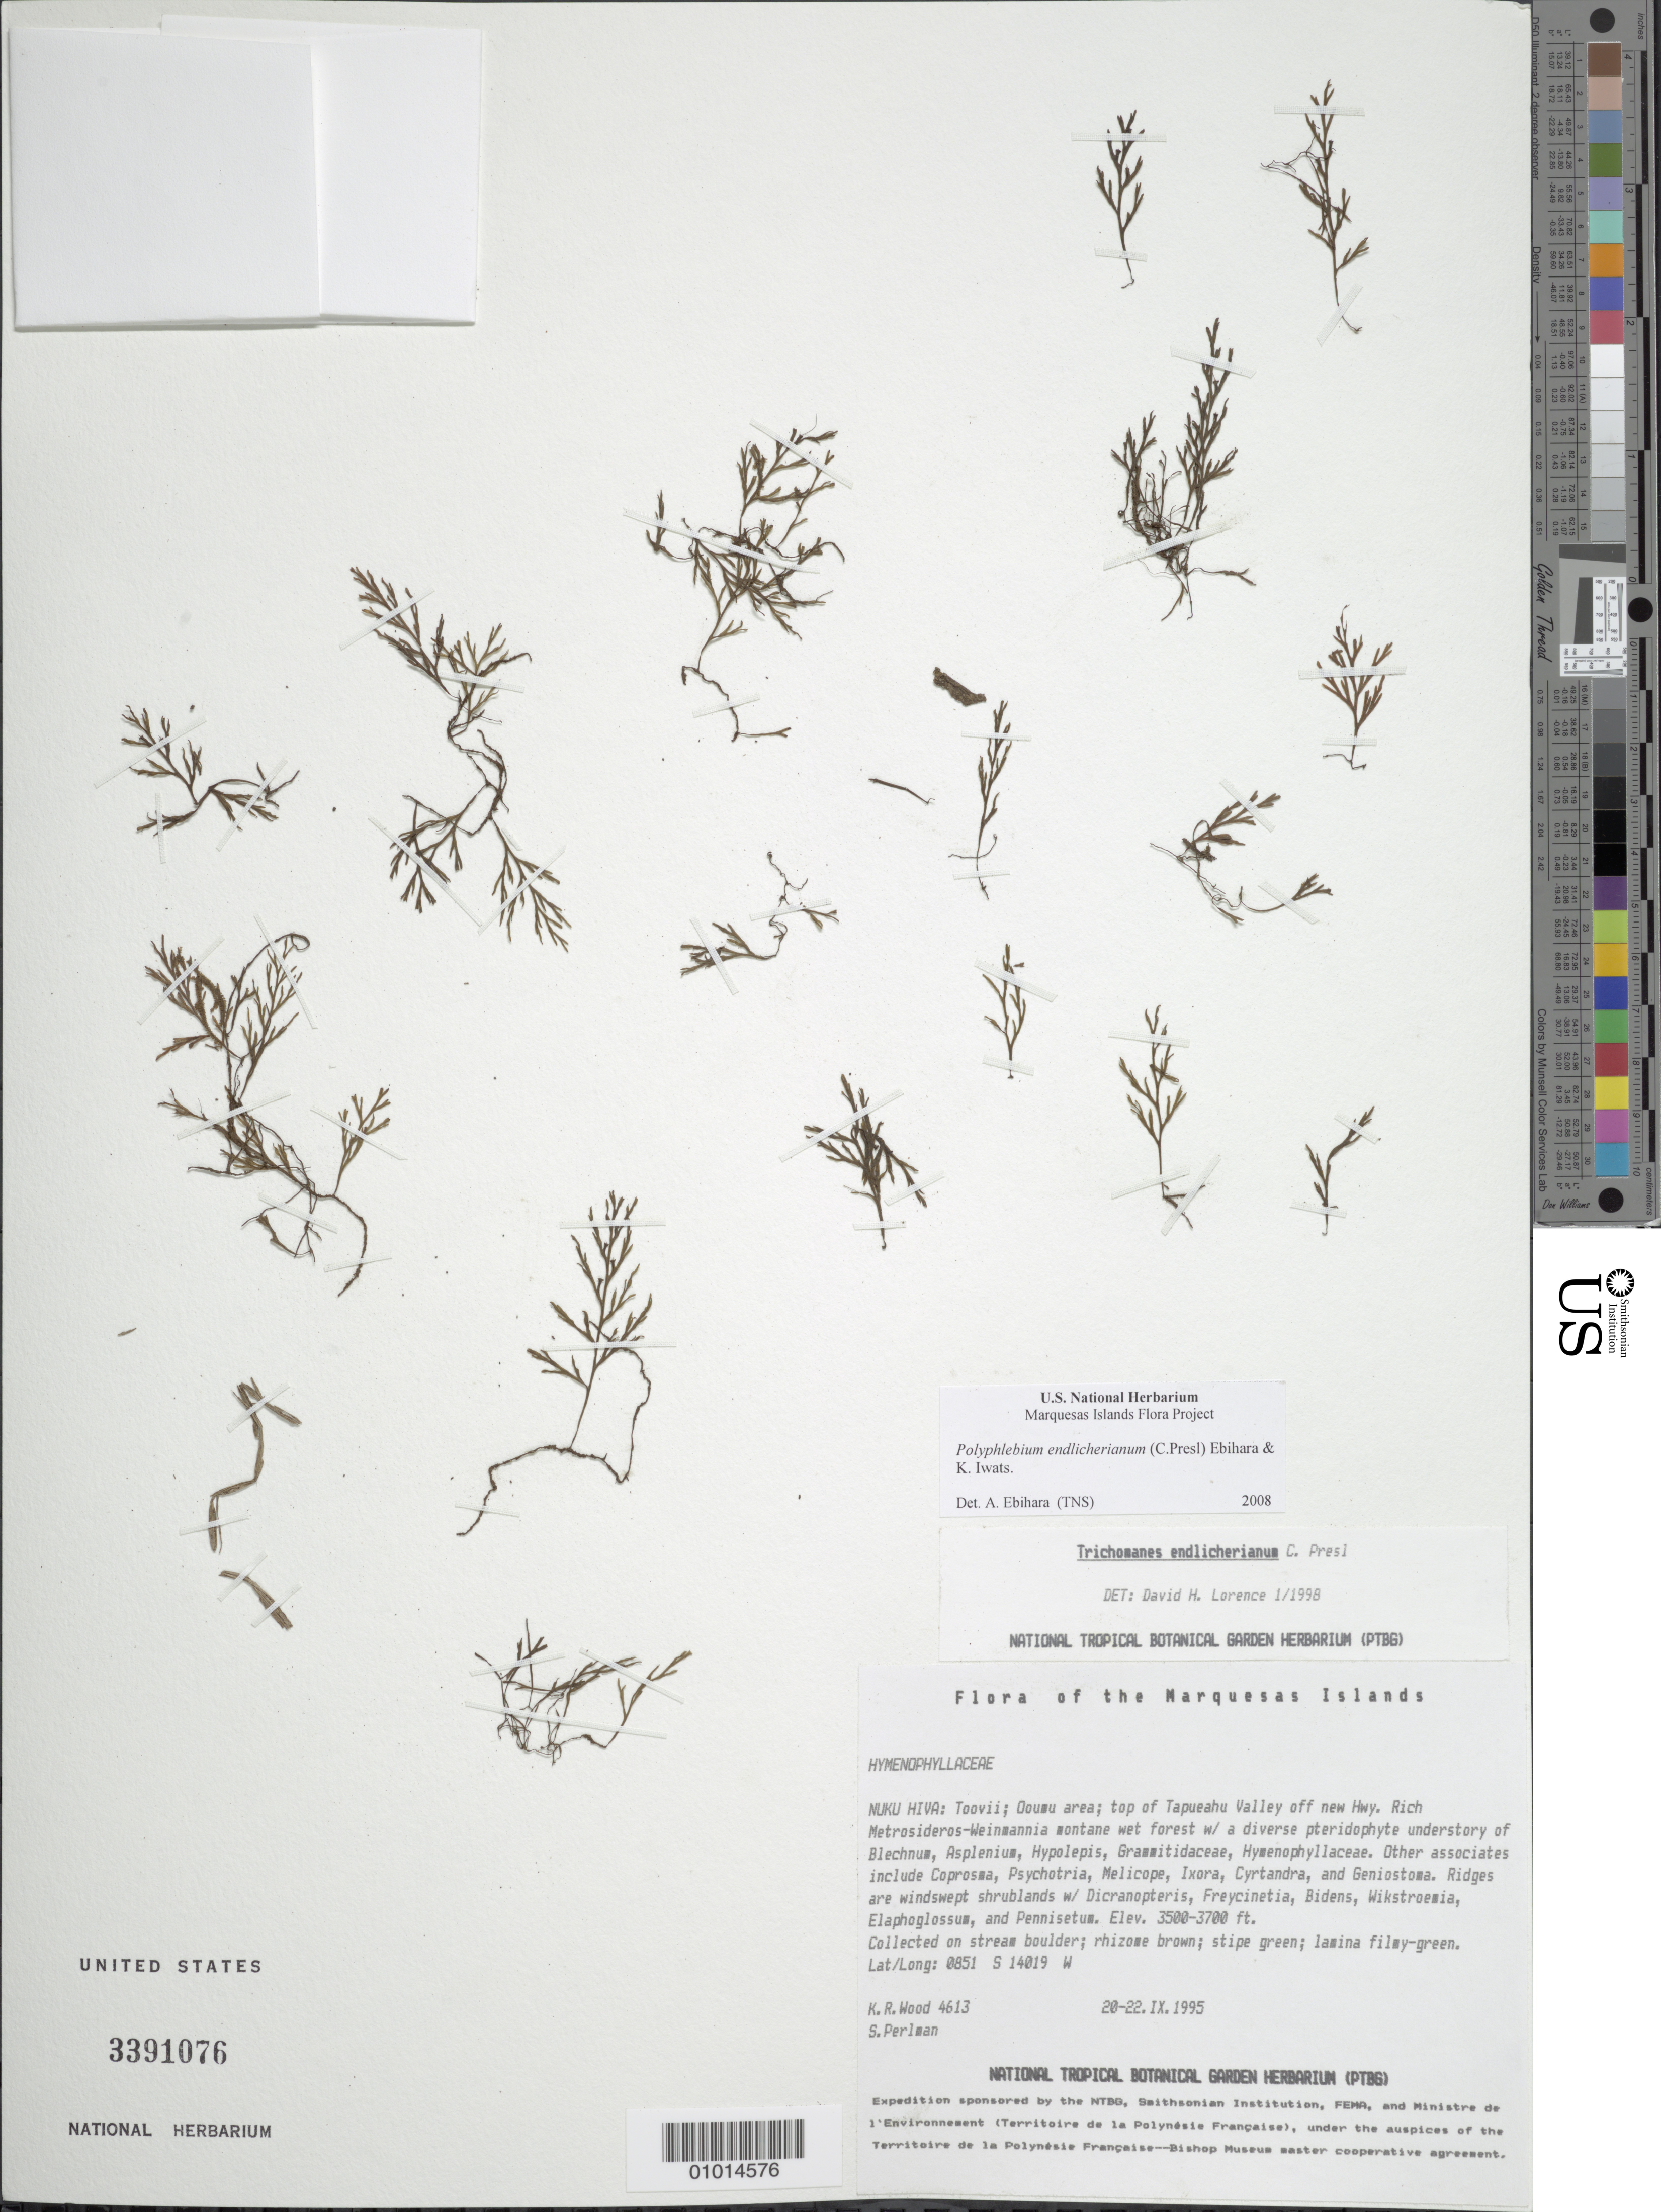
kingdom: Plantae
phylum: Tracheophyta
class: Polypodiopsida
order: Hymenophyllales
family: Hymenophyllaceae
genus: Polyphlebium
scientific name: Polyphlebium endlicherianum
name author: (C. Presl) Ebihara & K. Iwats.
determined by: Ebihara, A.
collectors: K. R. Wood & S. P. Perlman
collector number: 4613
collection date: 1995-09-20/1995-09-22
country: French Polynesia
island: Nuku Hiva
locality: Toovii, Ooumu area, top of Tapueahu Valley off new hwy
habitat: rich Metrosideros-Weinmannia montane wet forests w/ diverse pteridophyte understory (Blechnum, Asplenium, Hypolepis, Grammitidaceae, Hymenophyllaceae)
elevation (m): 1067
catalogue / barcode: US 3391076